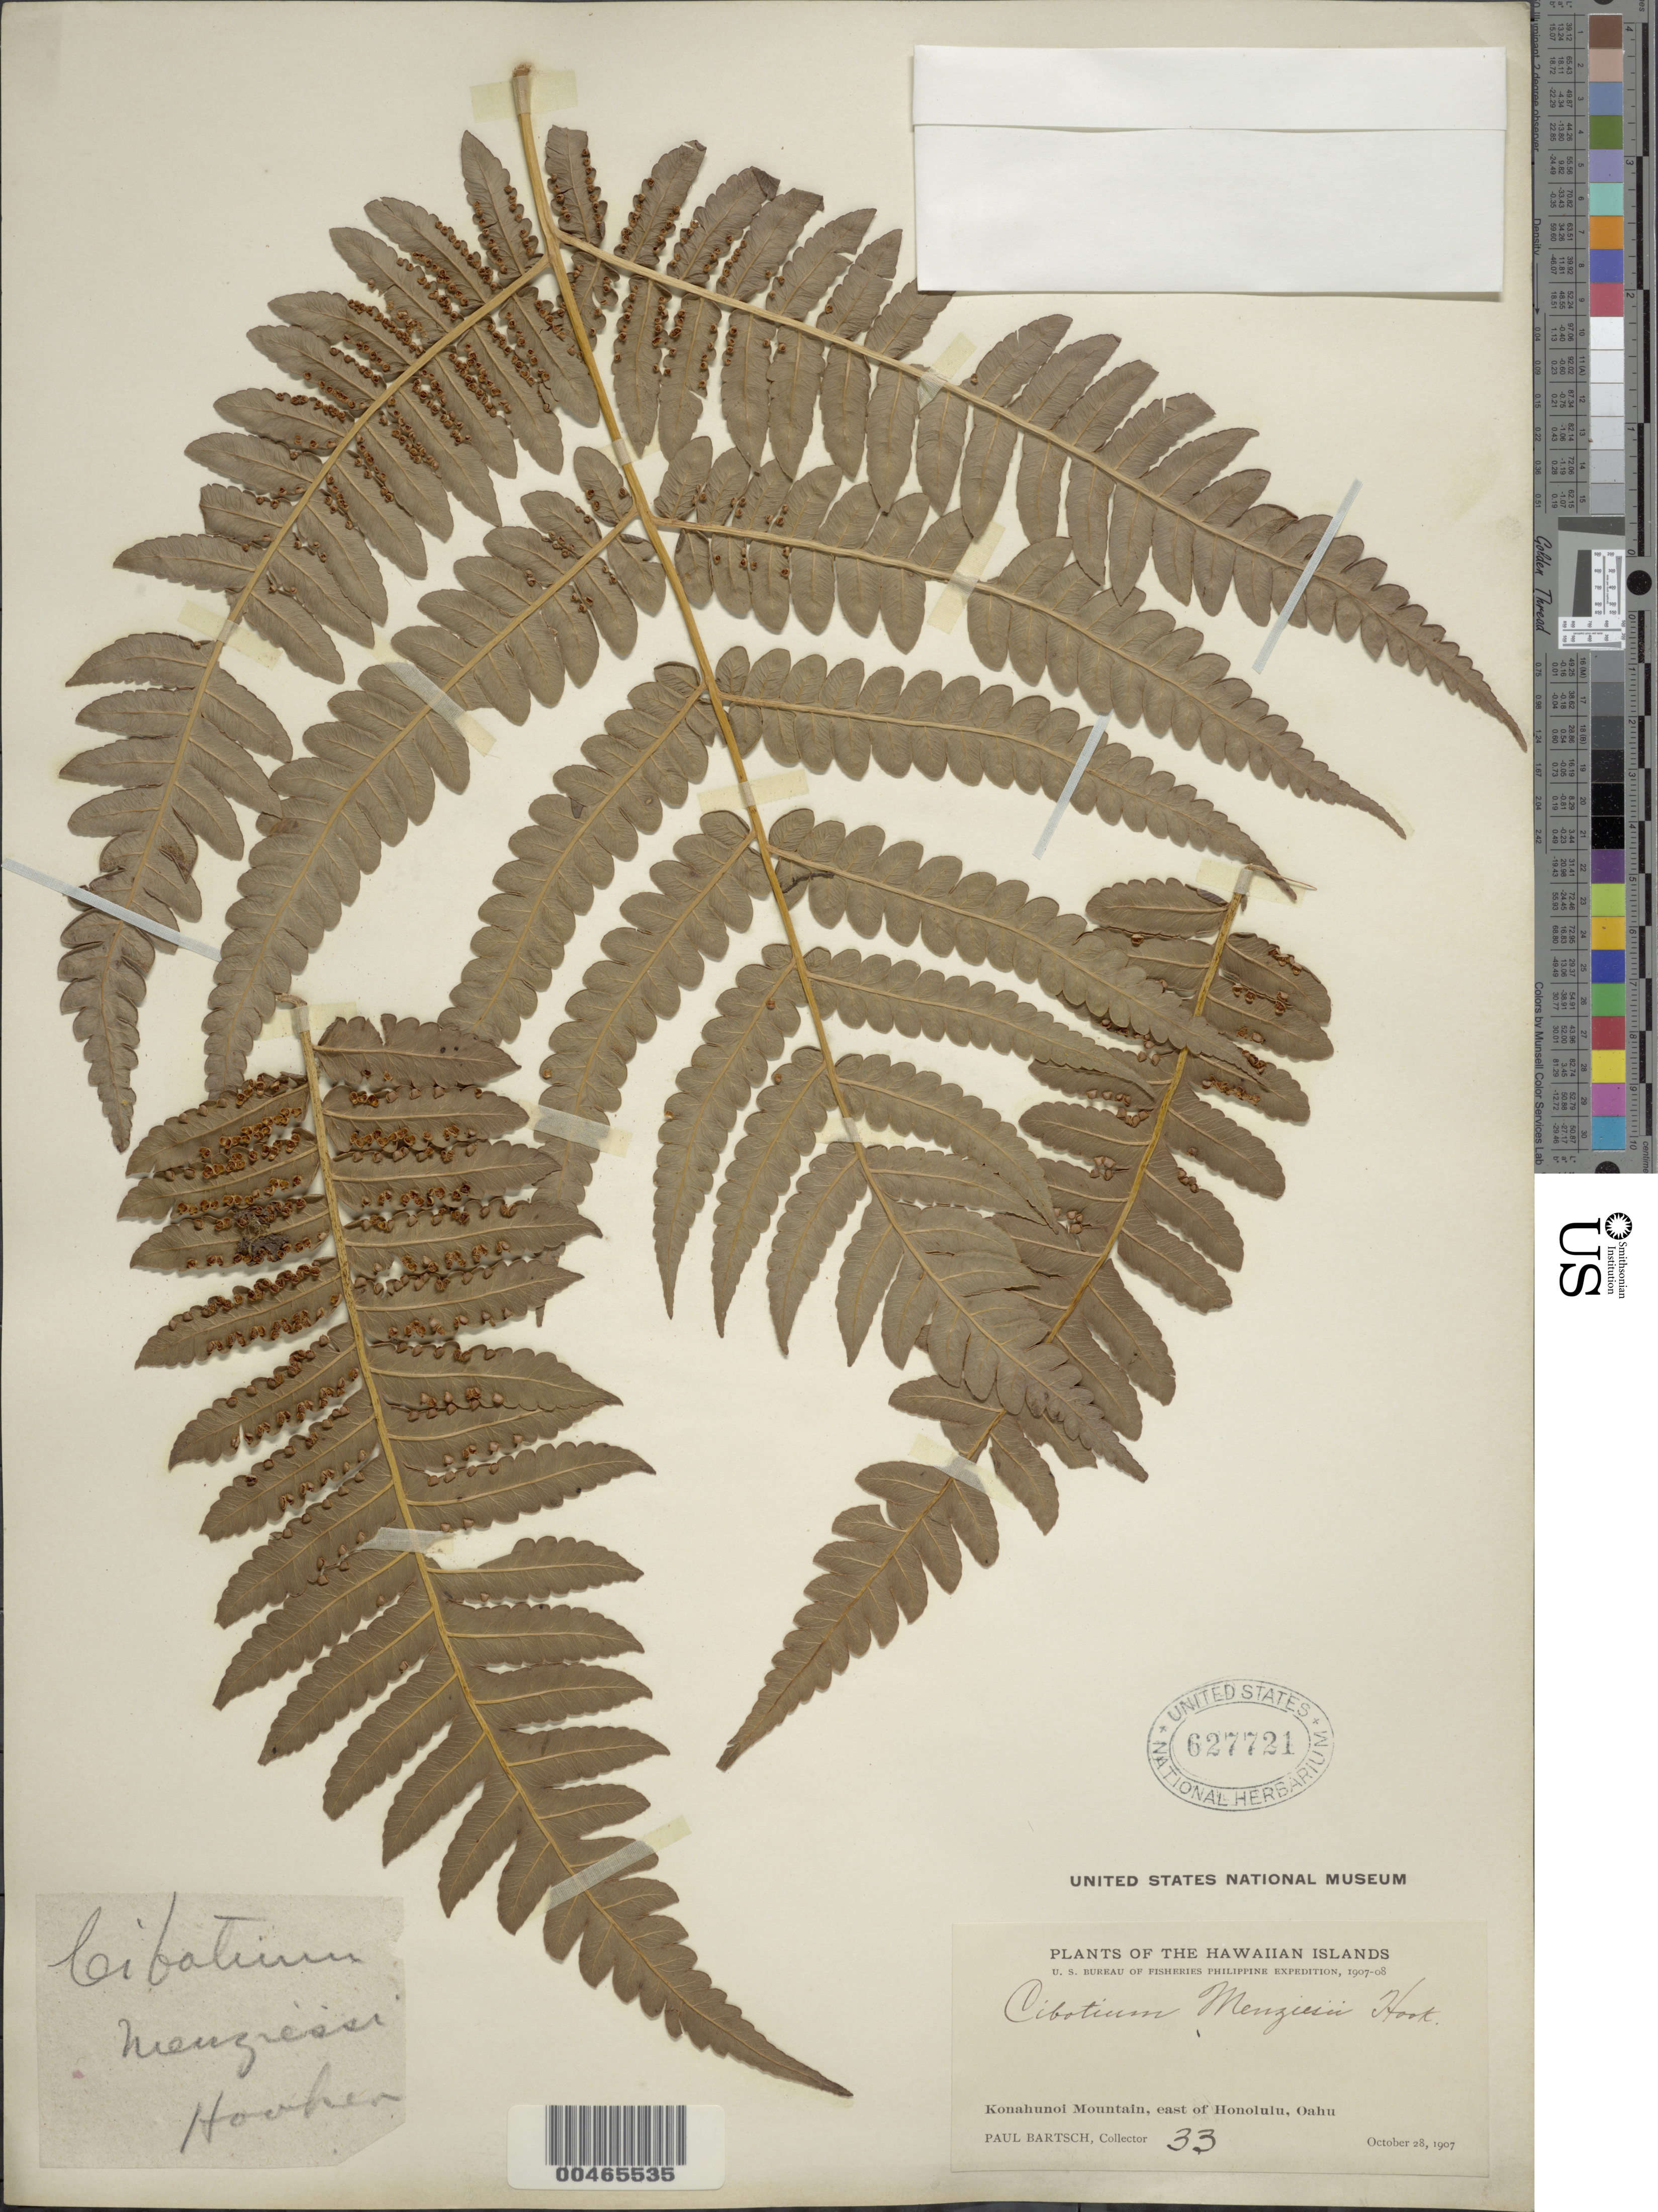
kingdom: Plantae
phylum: Tracheophyta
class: Polypodiopsida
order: Cyatheales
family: Cibotiaceae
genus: Cibotium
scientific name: Cibotium menziesii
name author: Hook.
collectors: P. Bartsch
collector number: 33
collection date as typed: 28 Oct 1907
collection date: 1907-10-28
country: United States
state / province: Hawaii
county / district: Honolulu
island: Oahu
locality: Konahunoi Mt., E of Honlulu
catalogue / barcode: US 627721